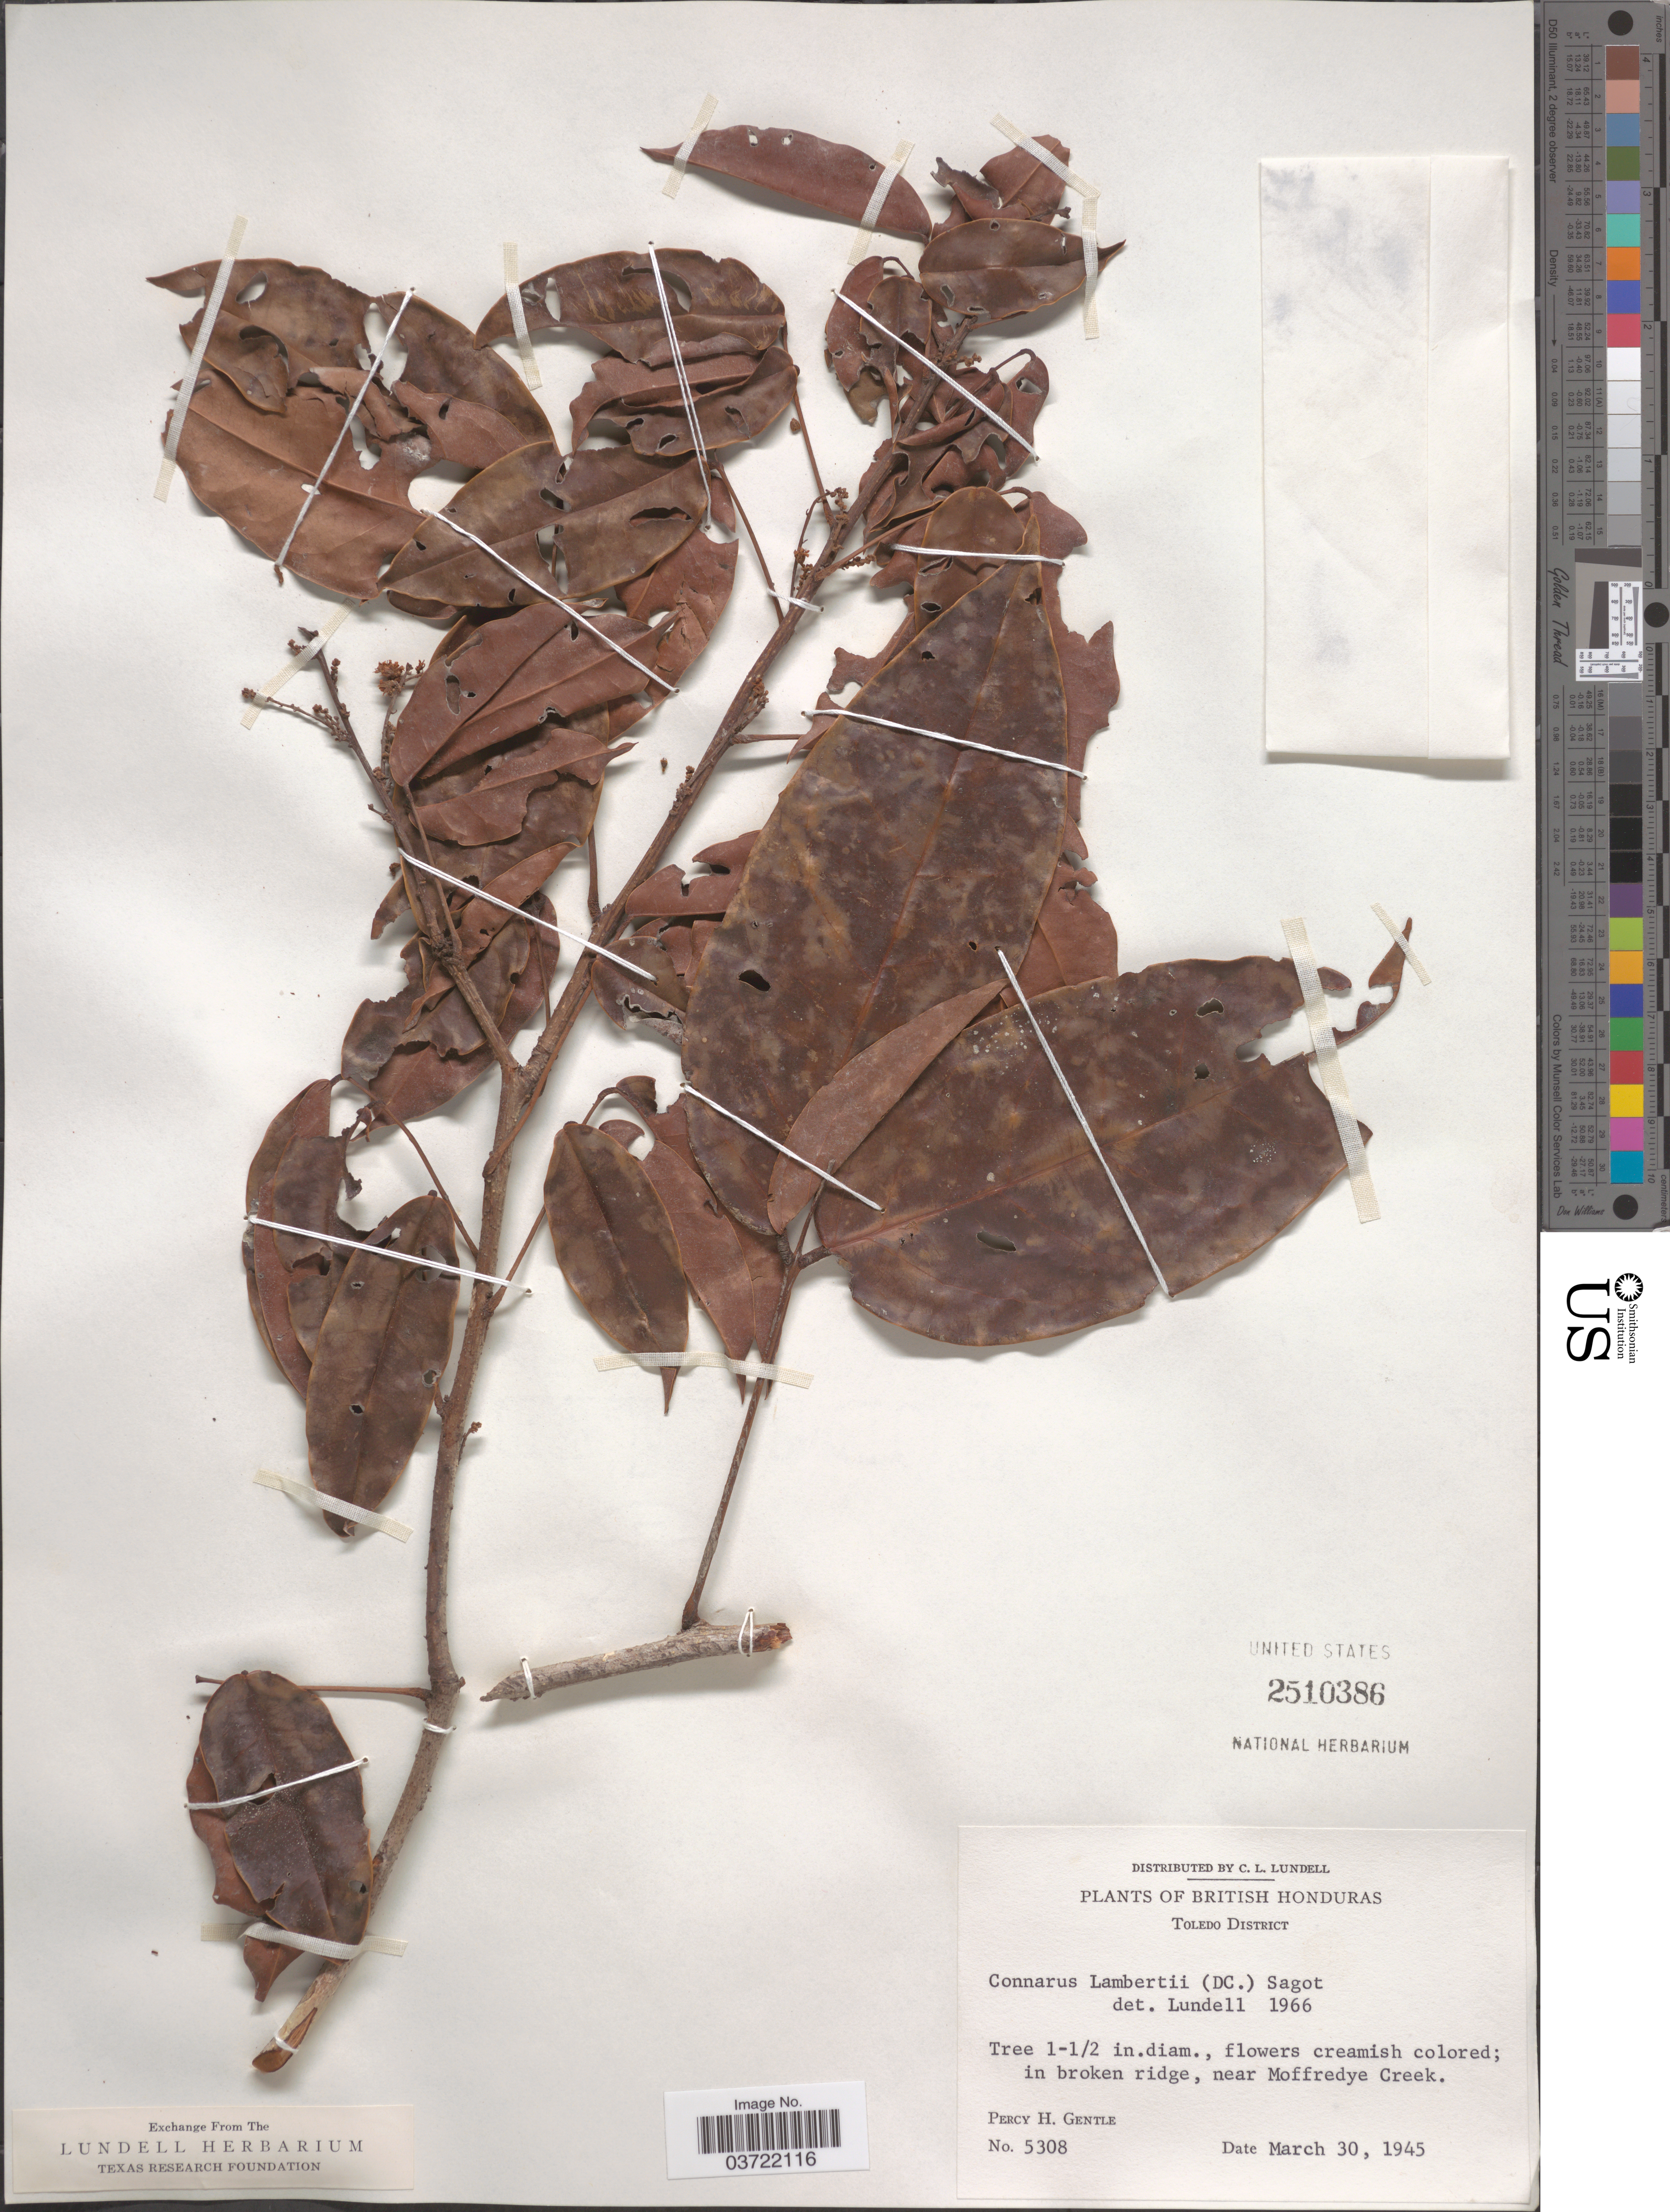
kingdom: Plantae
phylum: Tracheophyta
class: Magnoliopsida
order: Oxalidales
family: Connaraceae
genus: Connarus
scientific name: Connarus lambertii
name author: (DC.) Sagot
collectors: P. H. Gentle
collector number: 5308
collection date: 1945-03-30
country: Belize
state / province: Toledo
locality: British Honduras. Toledo District. In broken ridge, near Moffredye Creek.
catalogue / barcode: US 2510386